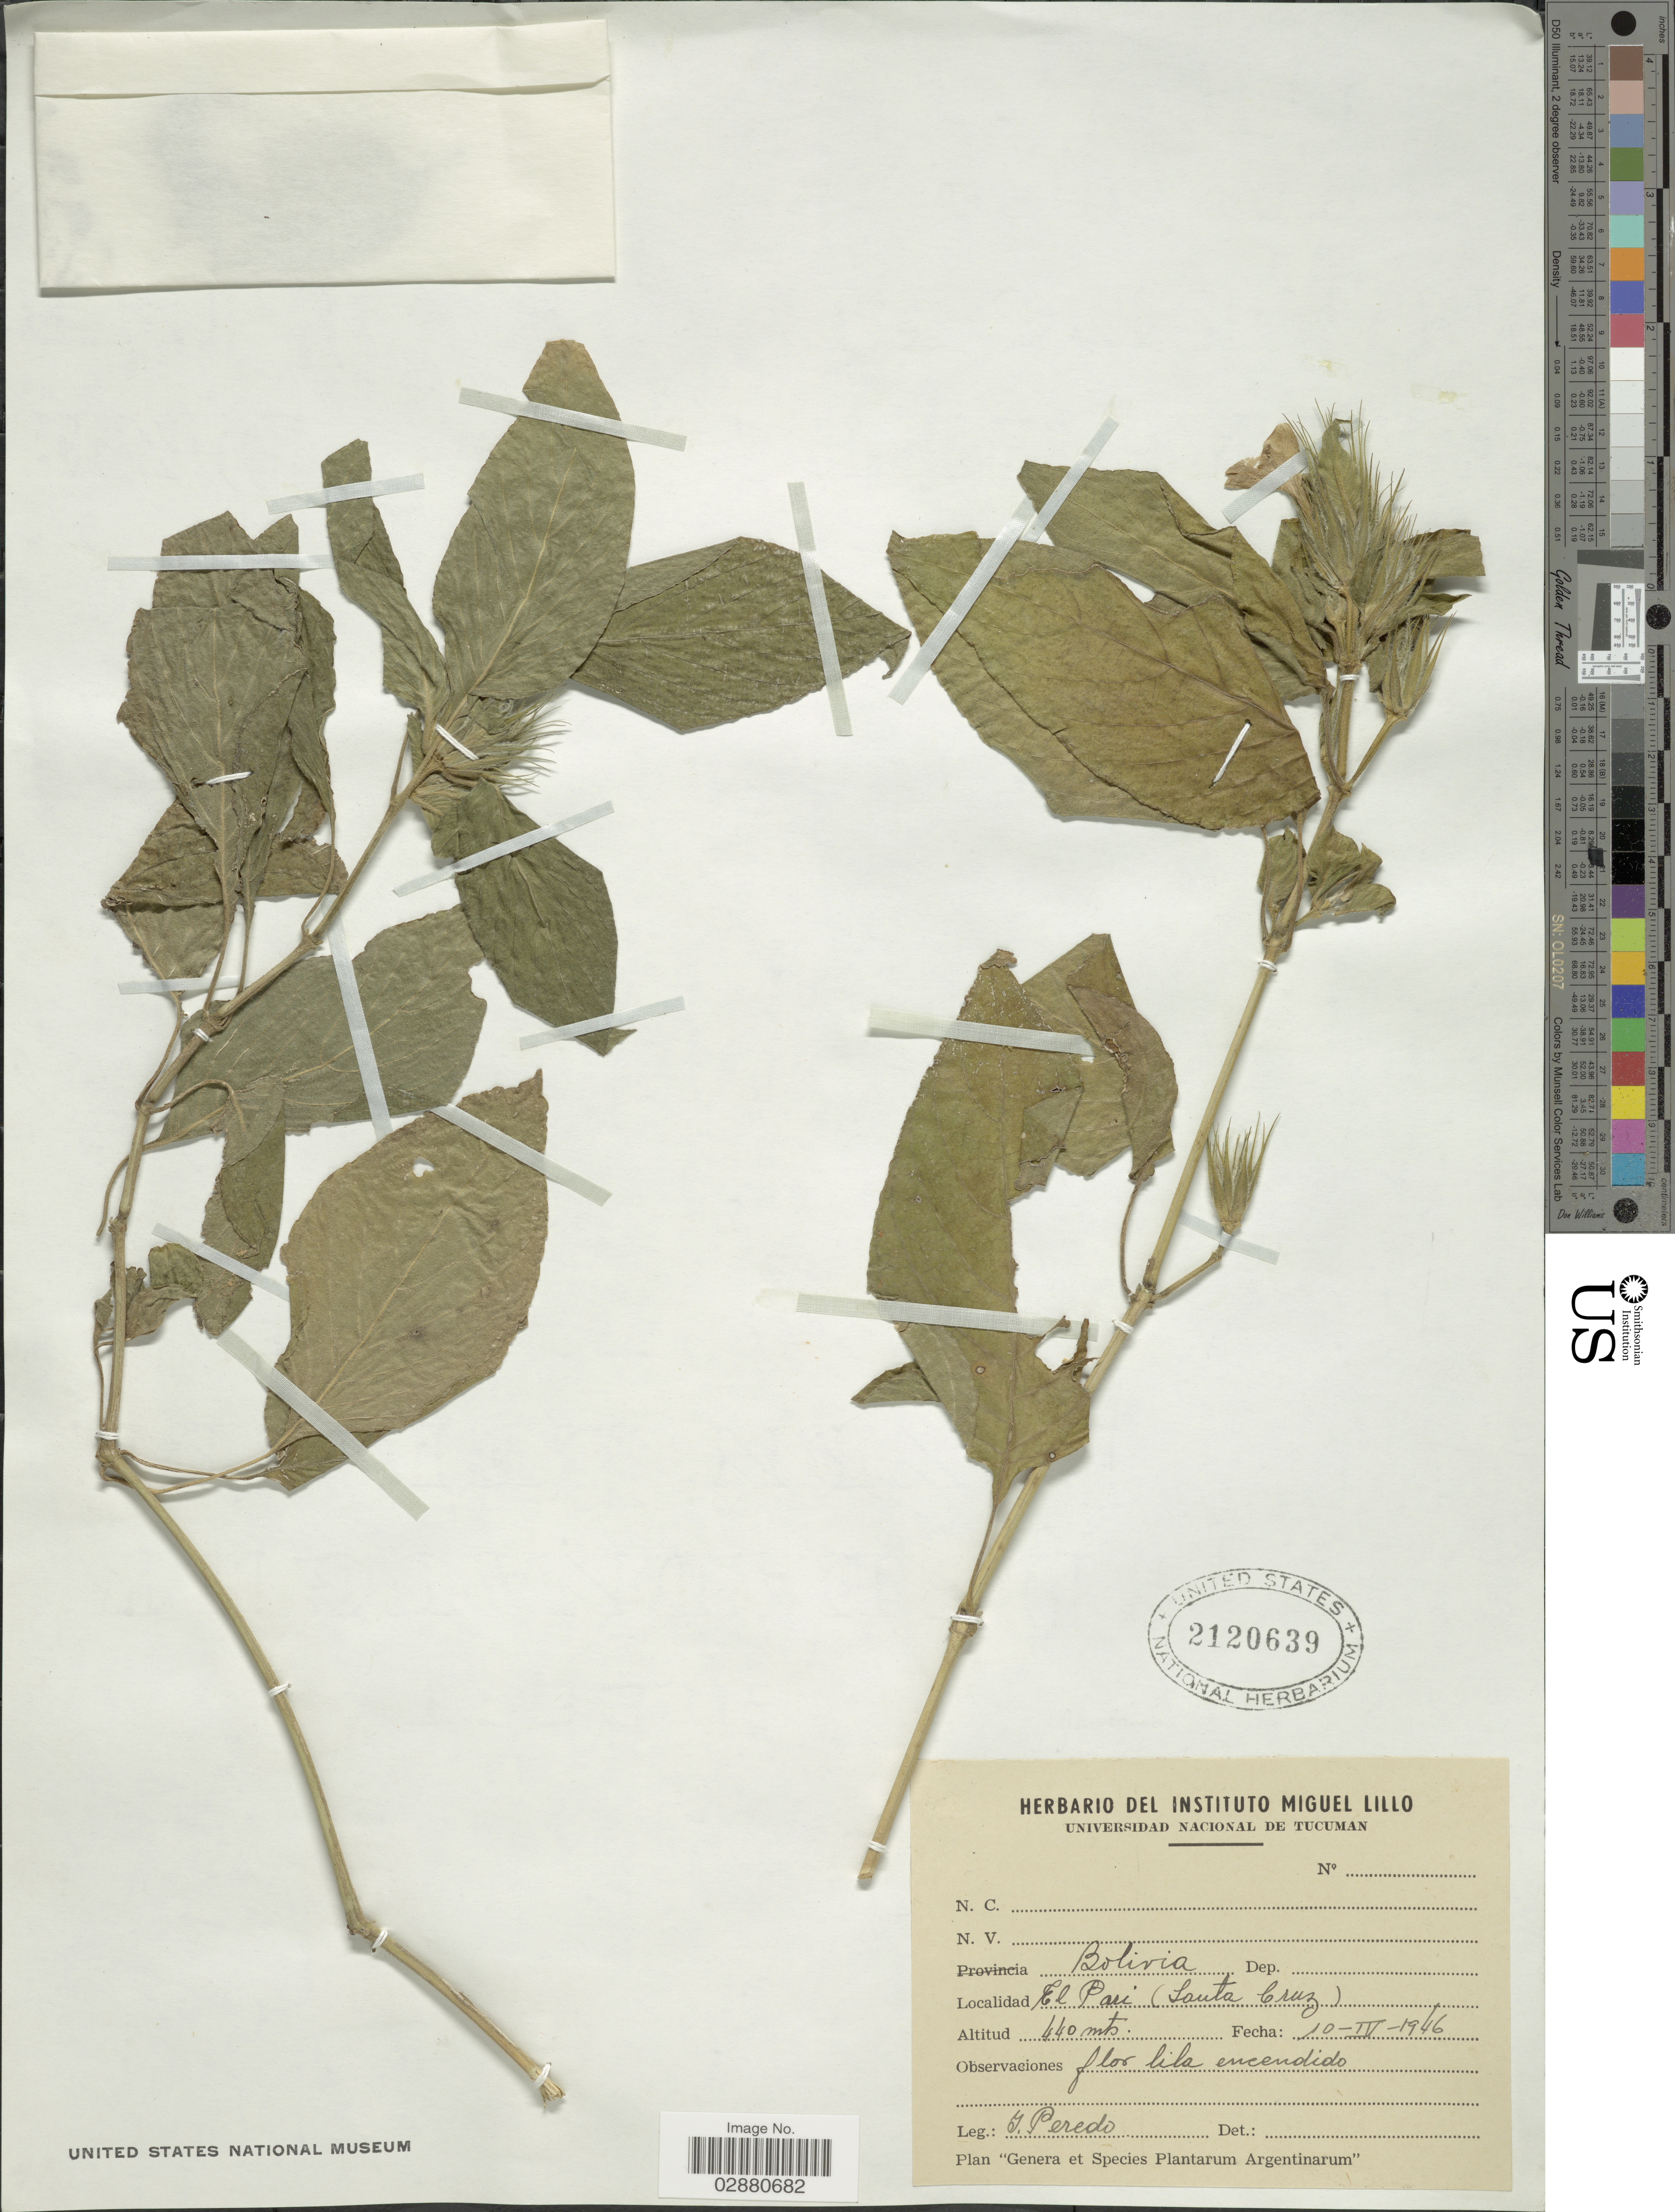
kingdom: Plantae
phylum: Tracheophyta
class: Magnoliopsida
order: Lamiales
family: Acanthaceae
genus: Justicia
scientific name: Justicia rusbyi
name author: (Lindau) V.A.W. Graham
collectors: Y. Peredo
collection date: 1946-04-10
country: Bolivia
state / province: Santa Cruz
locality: El Pari.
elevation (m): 440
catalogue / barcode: US 2120639